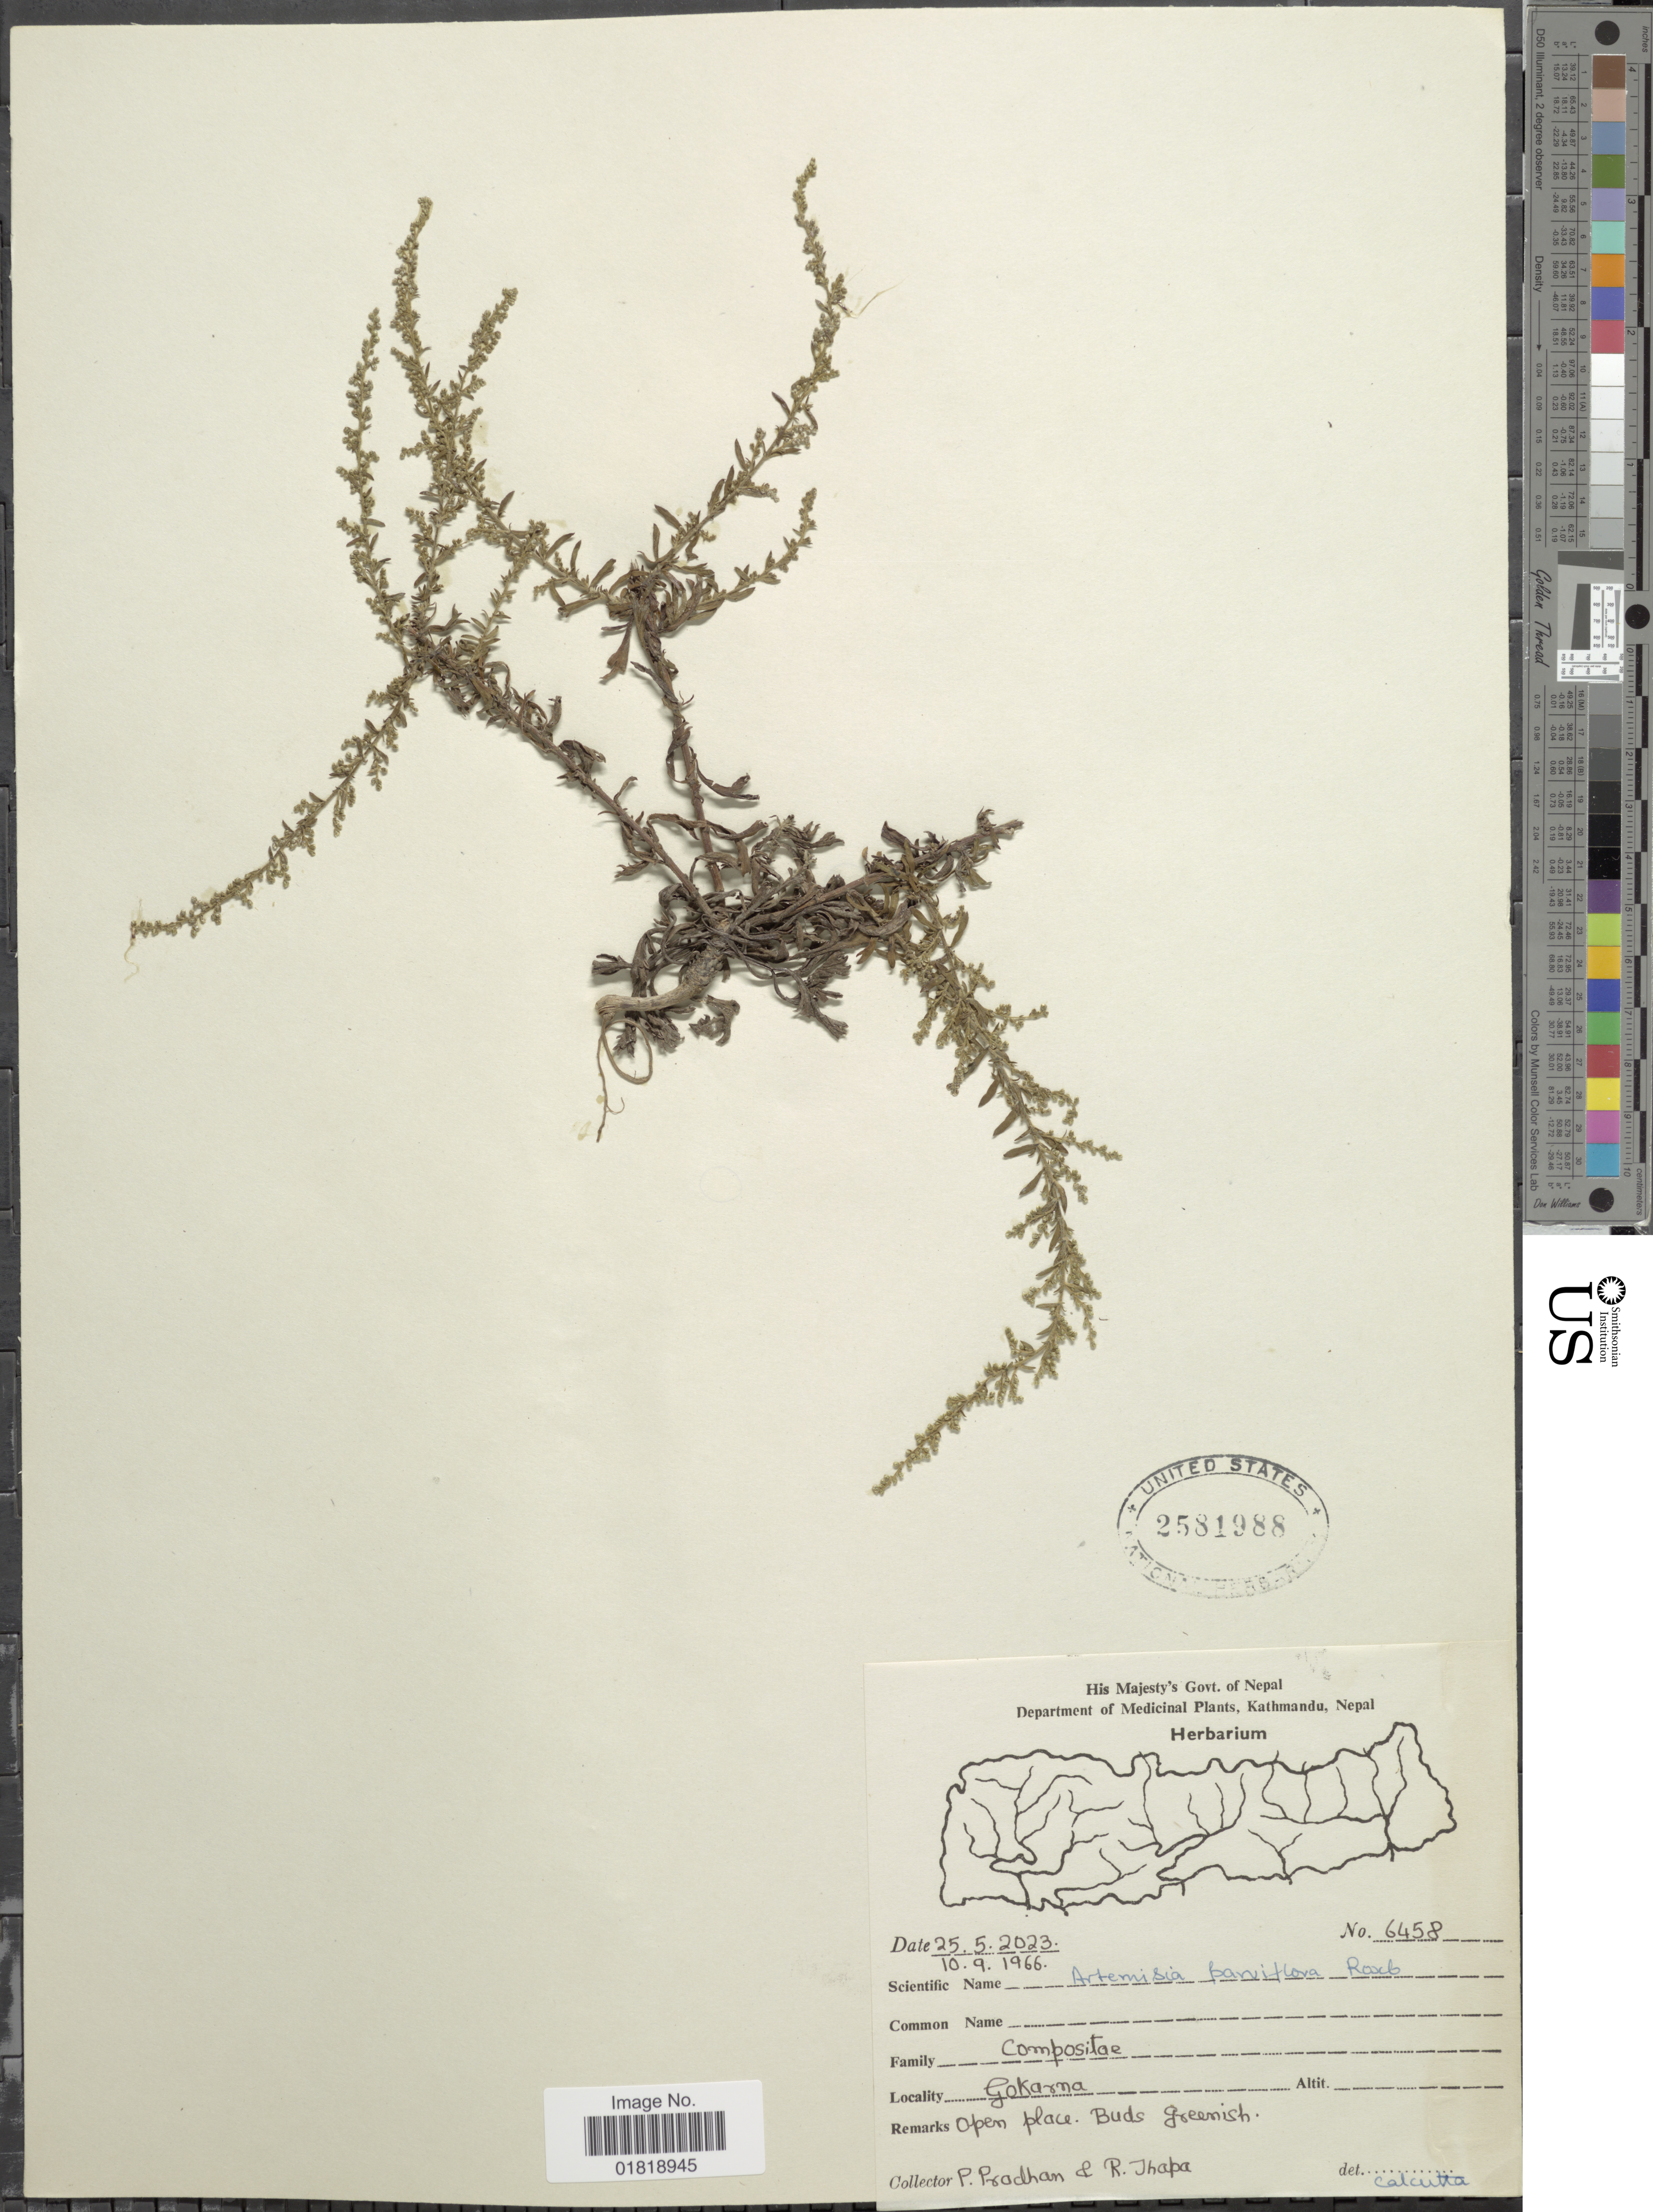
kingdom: Plantae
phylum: Tracheophyta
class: Magnoliopsida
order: Asterales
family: Asteraceae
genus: Artemisia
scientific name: Artemisia parviflora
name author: Roxb.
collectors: P. Pradhan & R. Thapa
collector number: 6458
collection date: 1966-09-10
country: Nepal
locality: Gokarna, open place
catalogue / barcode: US 2581988